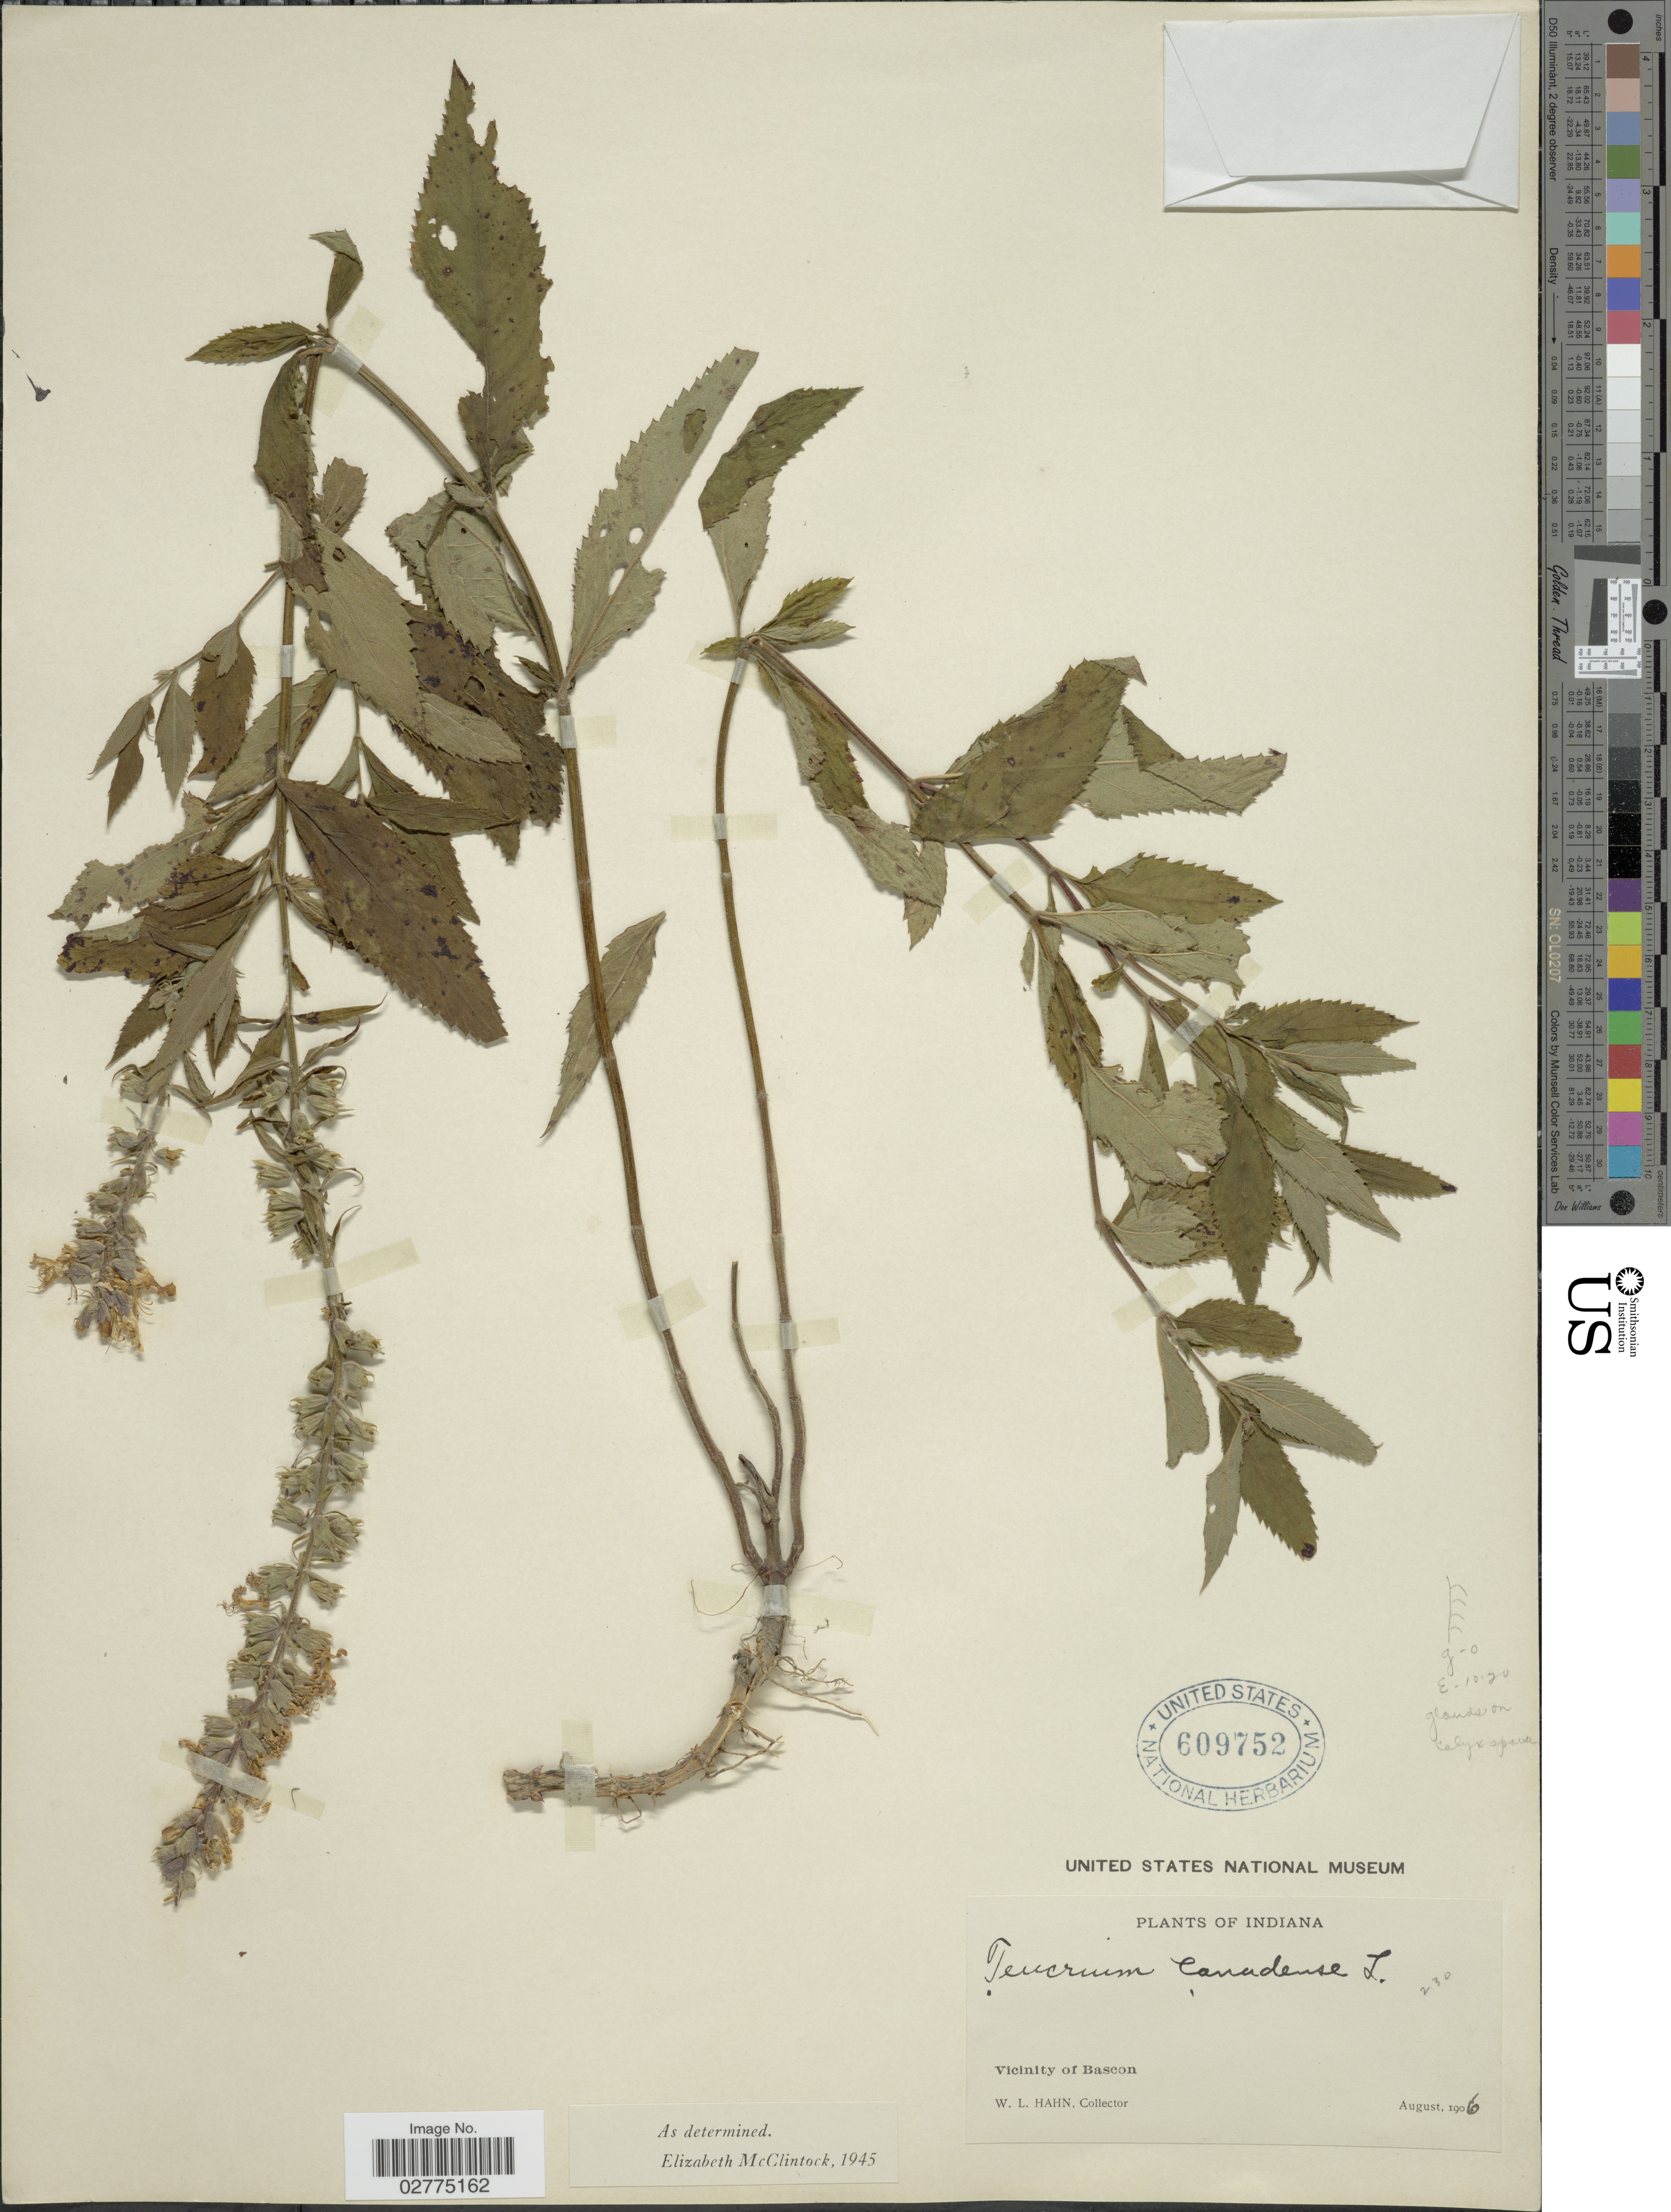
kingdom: Plantae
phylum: Tracheophyta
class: Magnoliopsida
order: Lamiales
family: Lamiaceae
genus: Teucrium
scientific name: Teucrium canadense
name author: L.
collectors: W. L. Hahn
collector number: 230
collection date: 1906-08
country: United States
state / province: Indiana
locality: Vicinity of Bascon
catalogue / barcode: US 609752